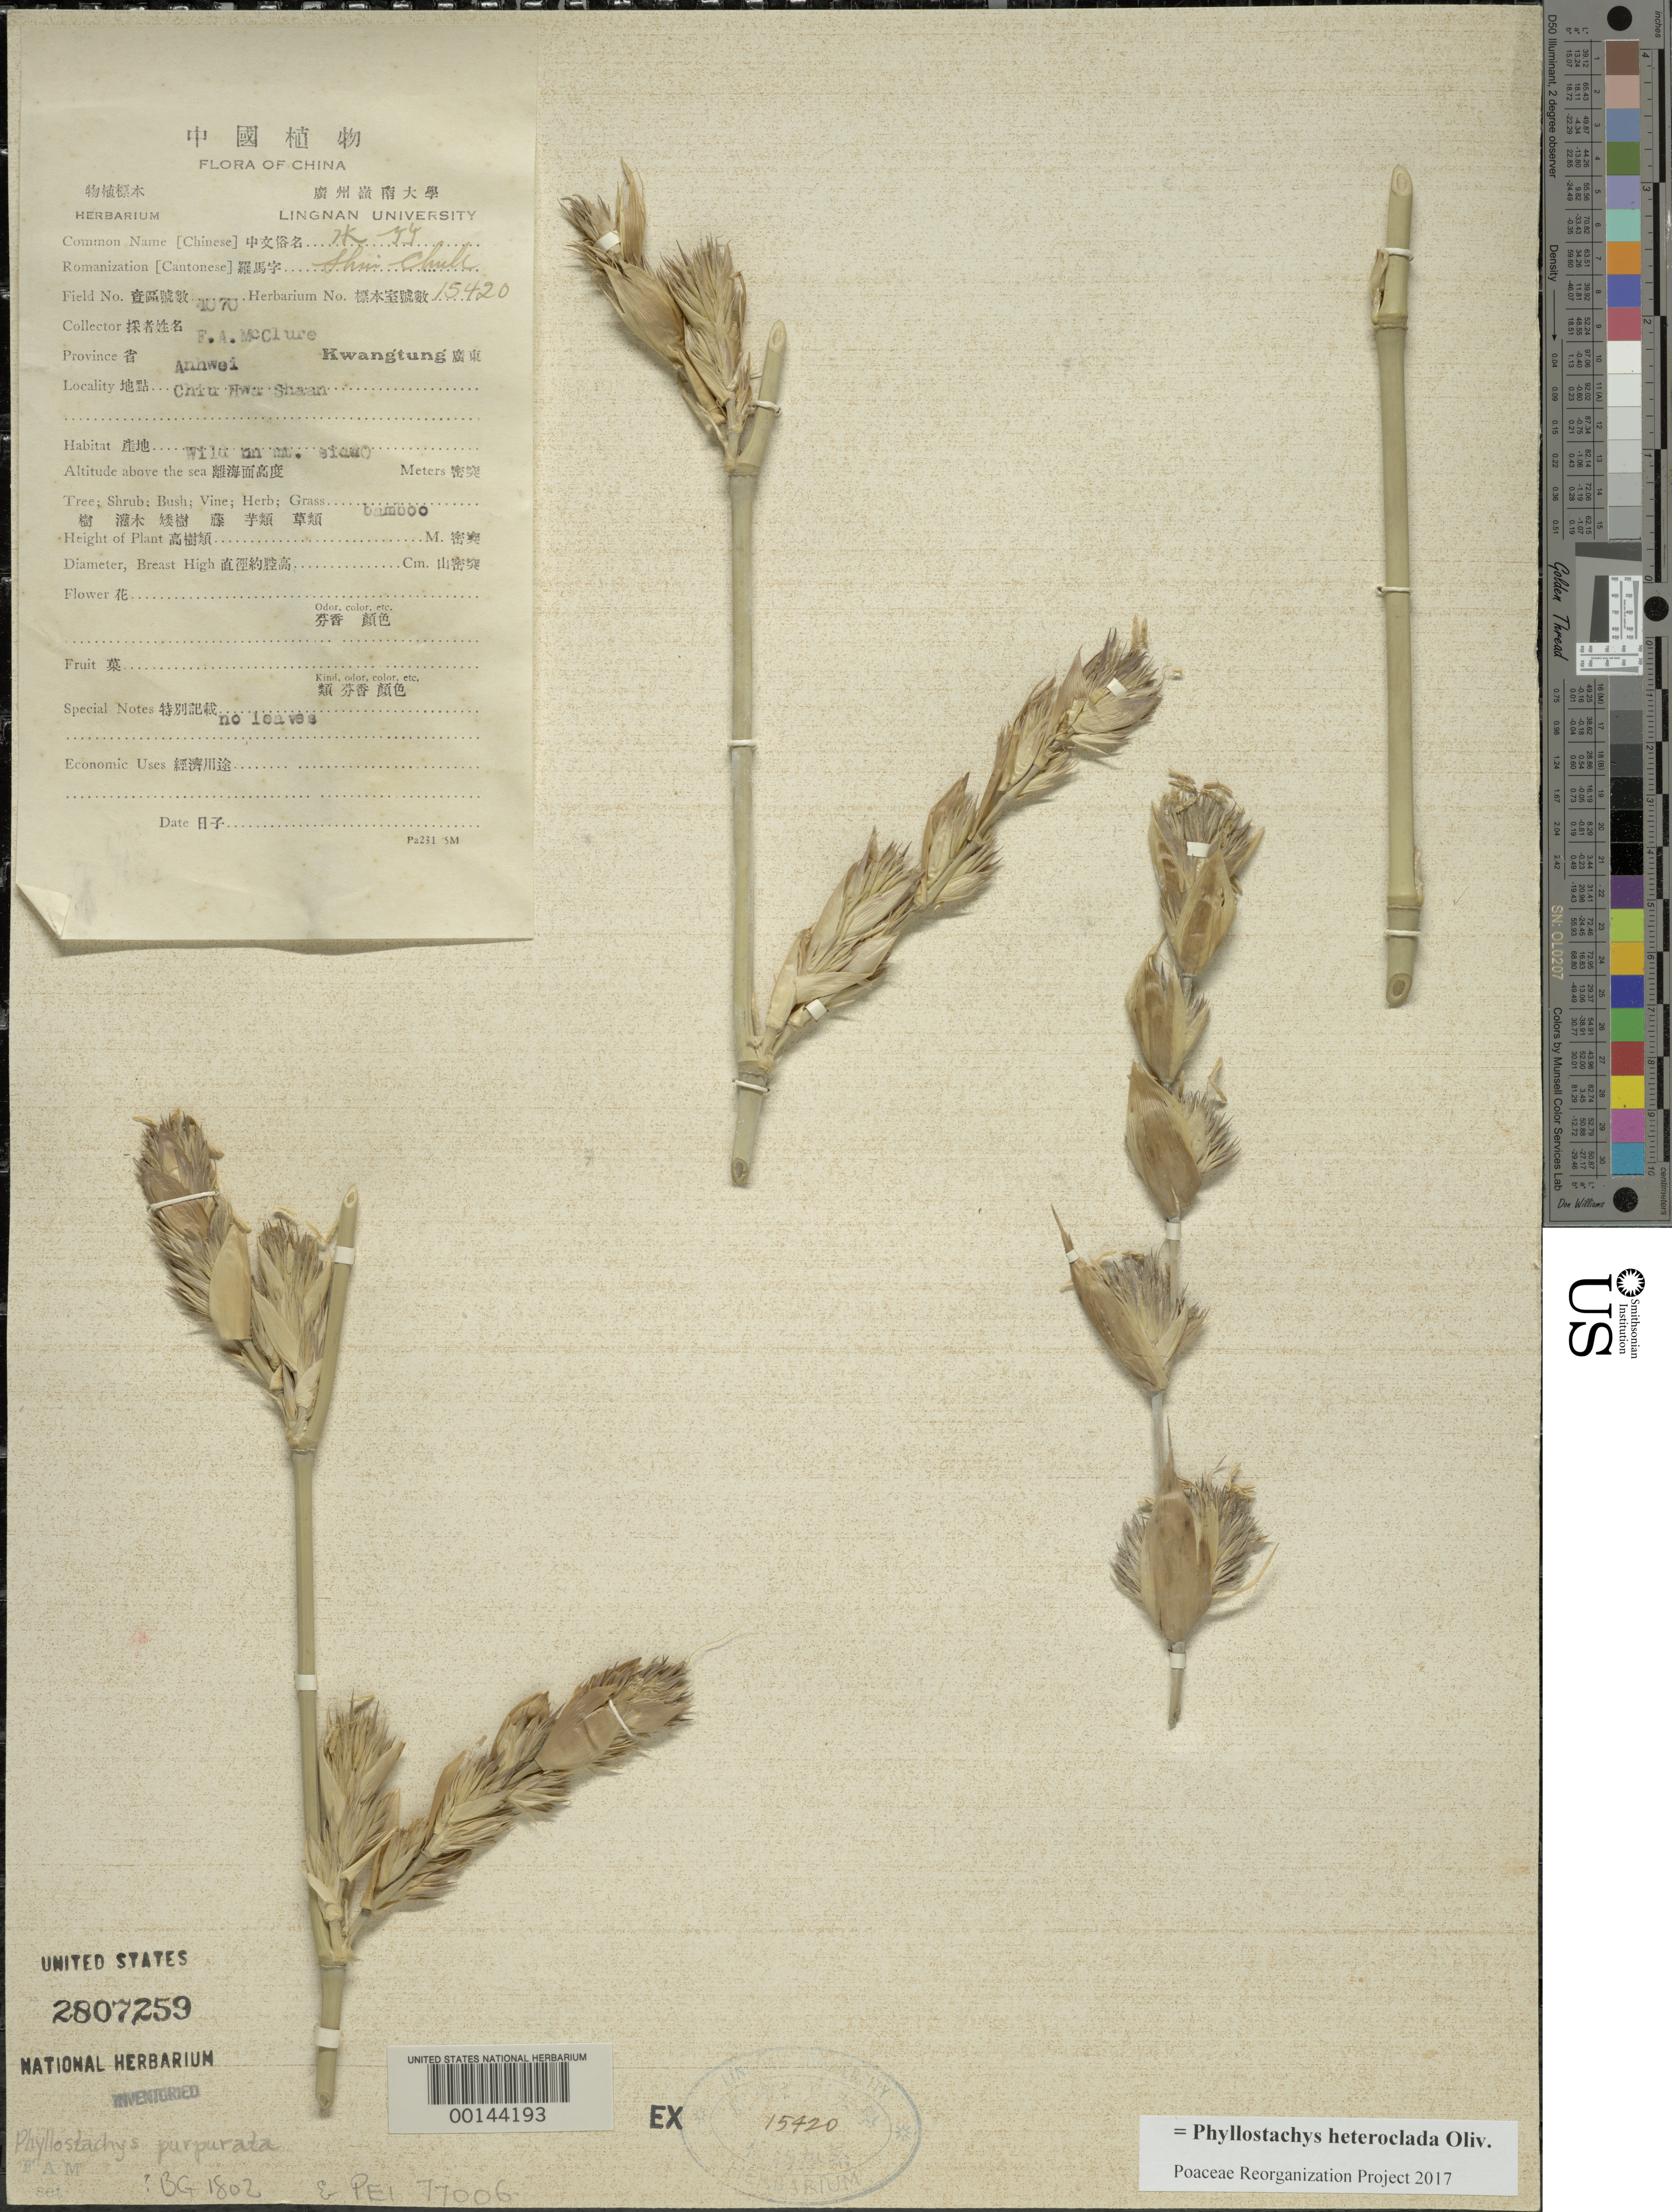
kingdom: Plantae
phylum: Tracheophyta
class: Liliopsida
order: Poales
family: Poaceae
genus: Phyllostachys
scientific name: Phyllostachys heteroclada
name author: Oliv.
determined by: Poaceae Reorganization Project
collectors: F. A. McClure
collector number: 4070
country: China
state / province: Anhui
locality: Chin hwa shaan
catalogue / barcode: US 2807259